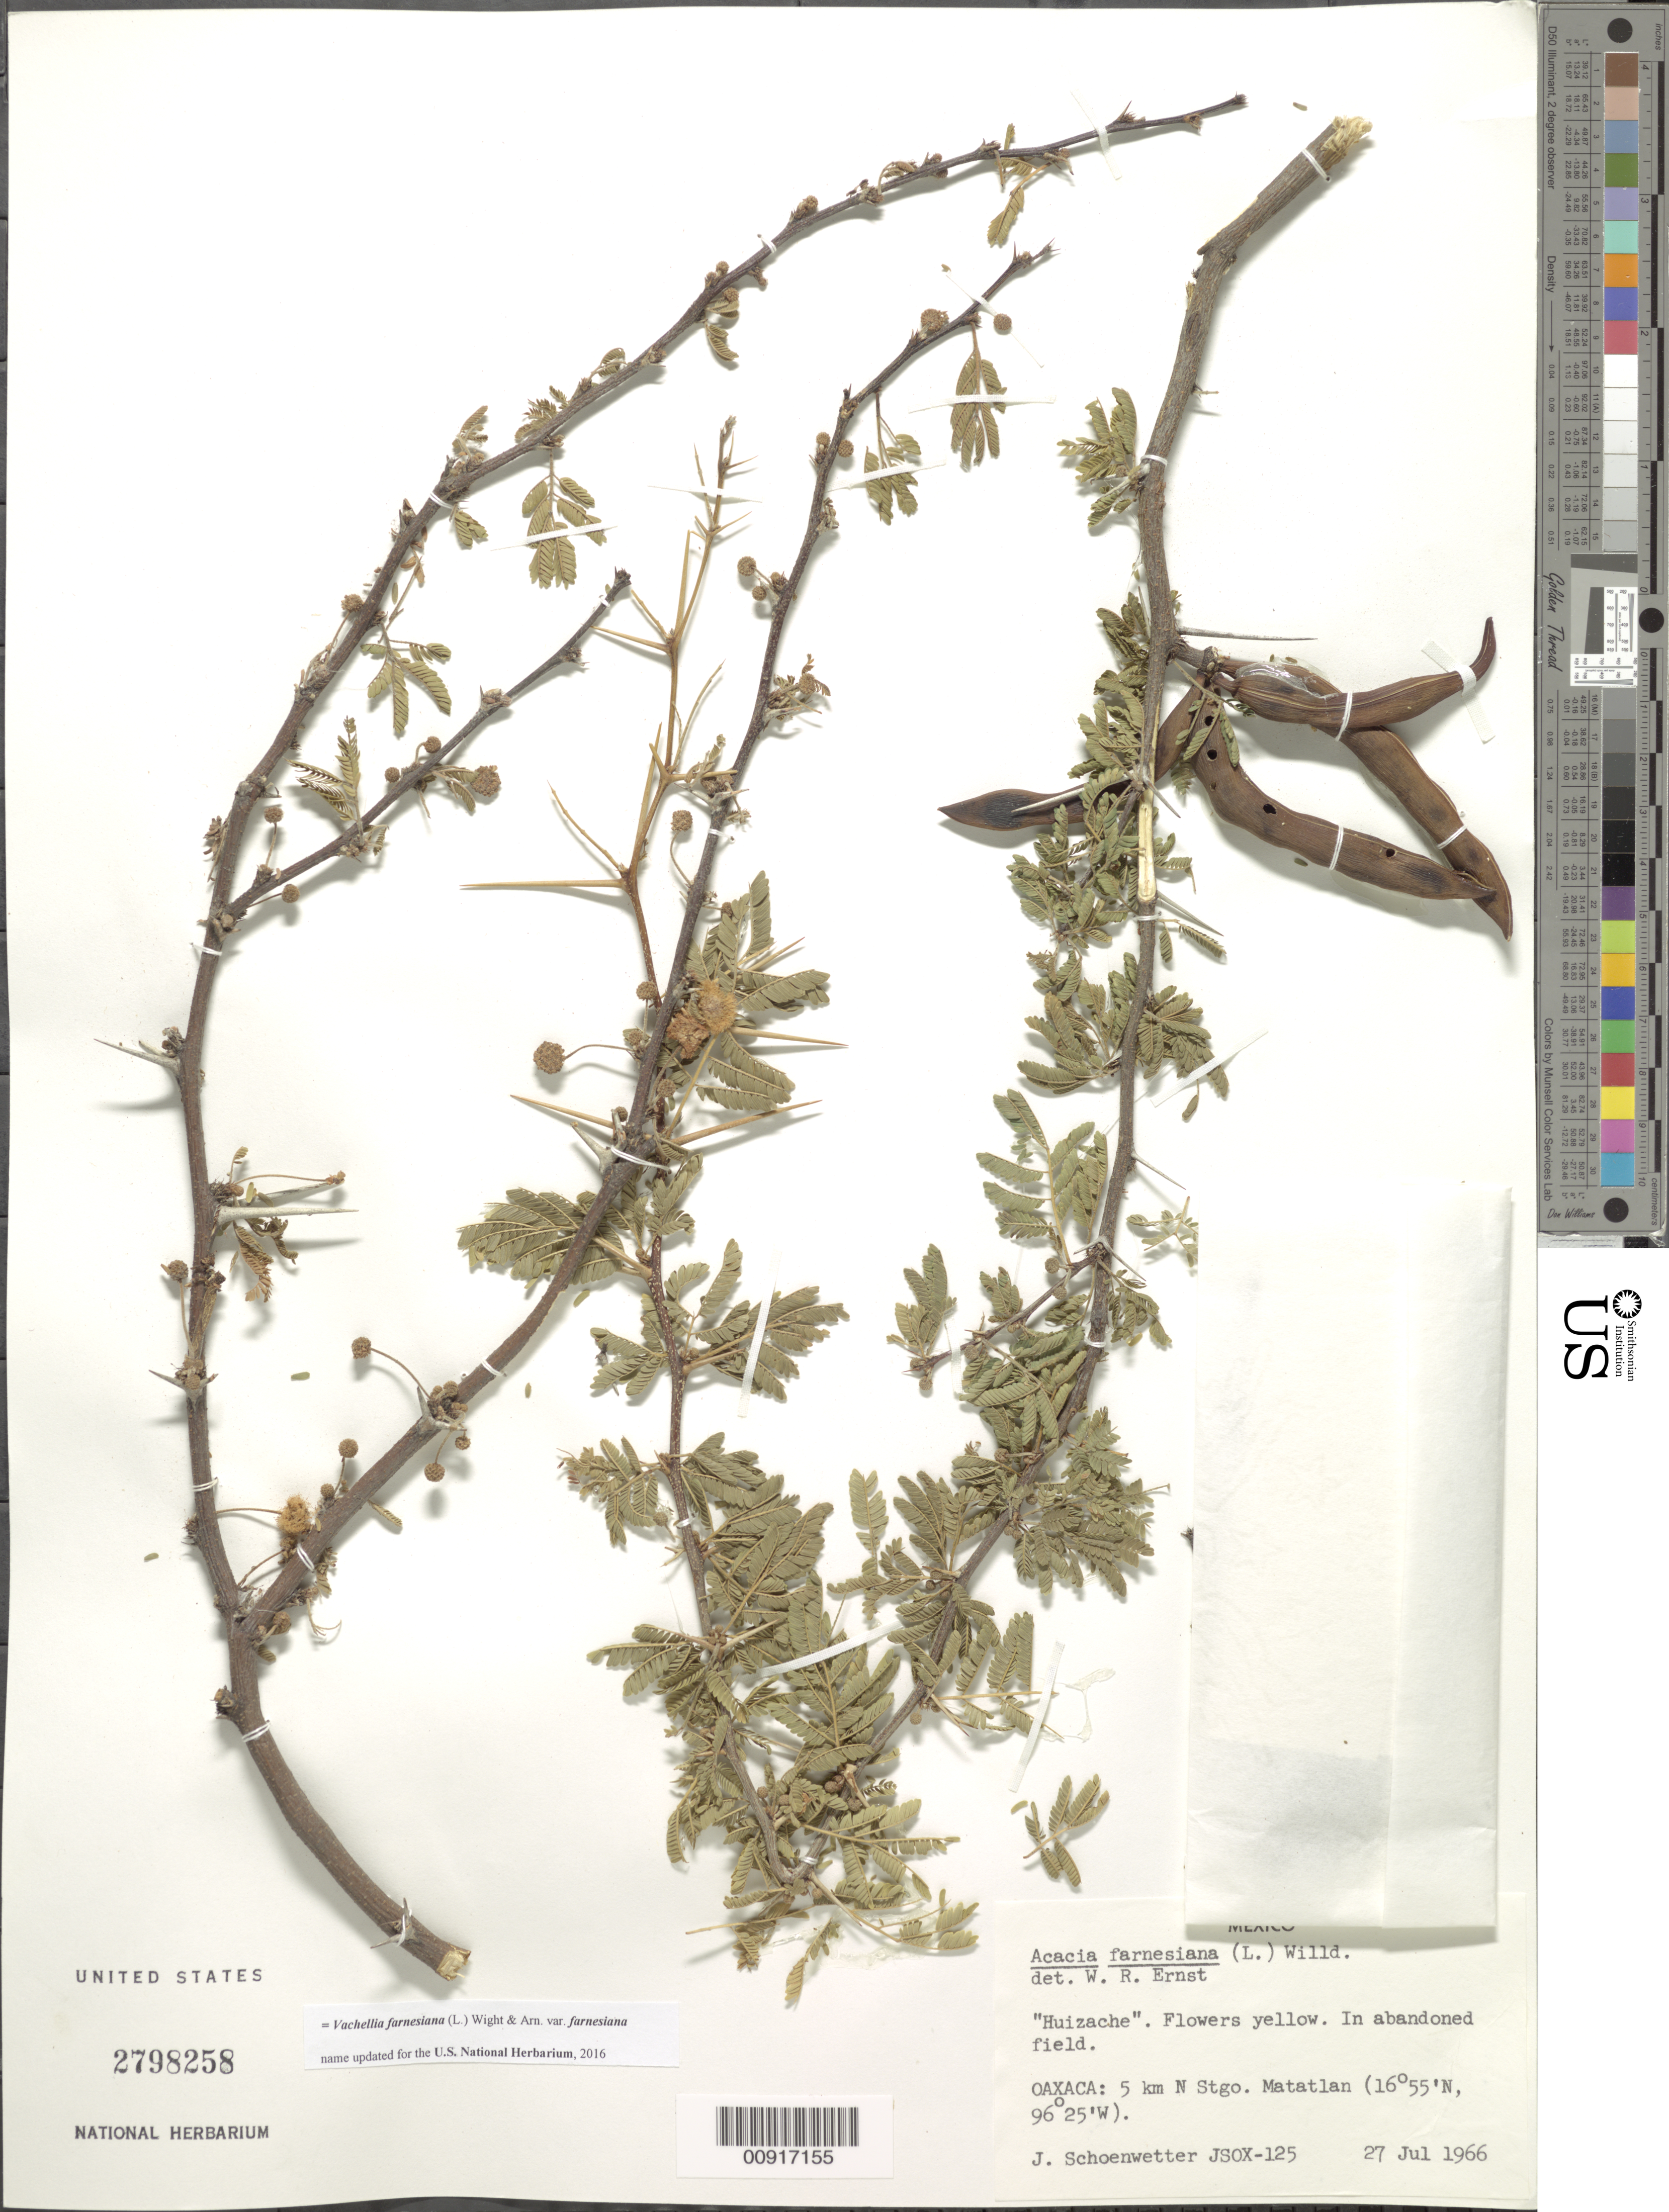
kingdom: Plantae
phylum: Tracheophyta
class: Magnoliopsida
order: Fabales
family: Fabaceae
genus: Vachellia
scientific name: Vachellia farnesiana var. farnesiana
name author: (L.) Wight & Arn.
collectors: J. Schoenwetter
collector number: JSOX-125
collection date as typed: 27 Jul 1966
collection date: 1966-07-27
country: Mexico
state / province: Oaxaca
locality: Oaxaca: 5 km. N Santiago Matatlan.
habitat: In abandoned field.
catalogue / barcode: US 2798258